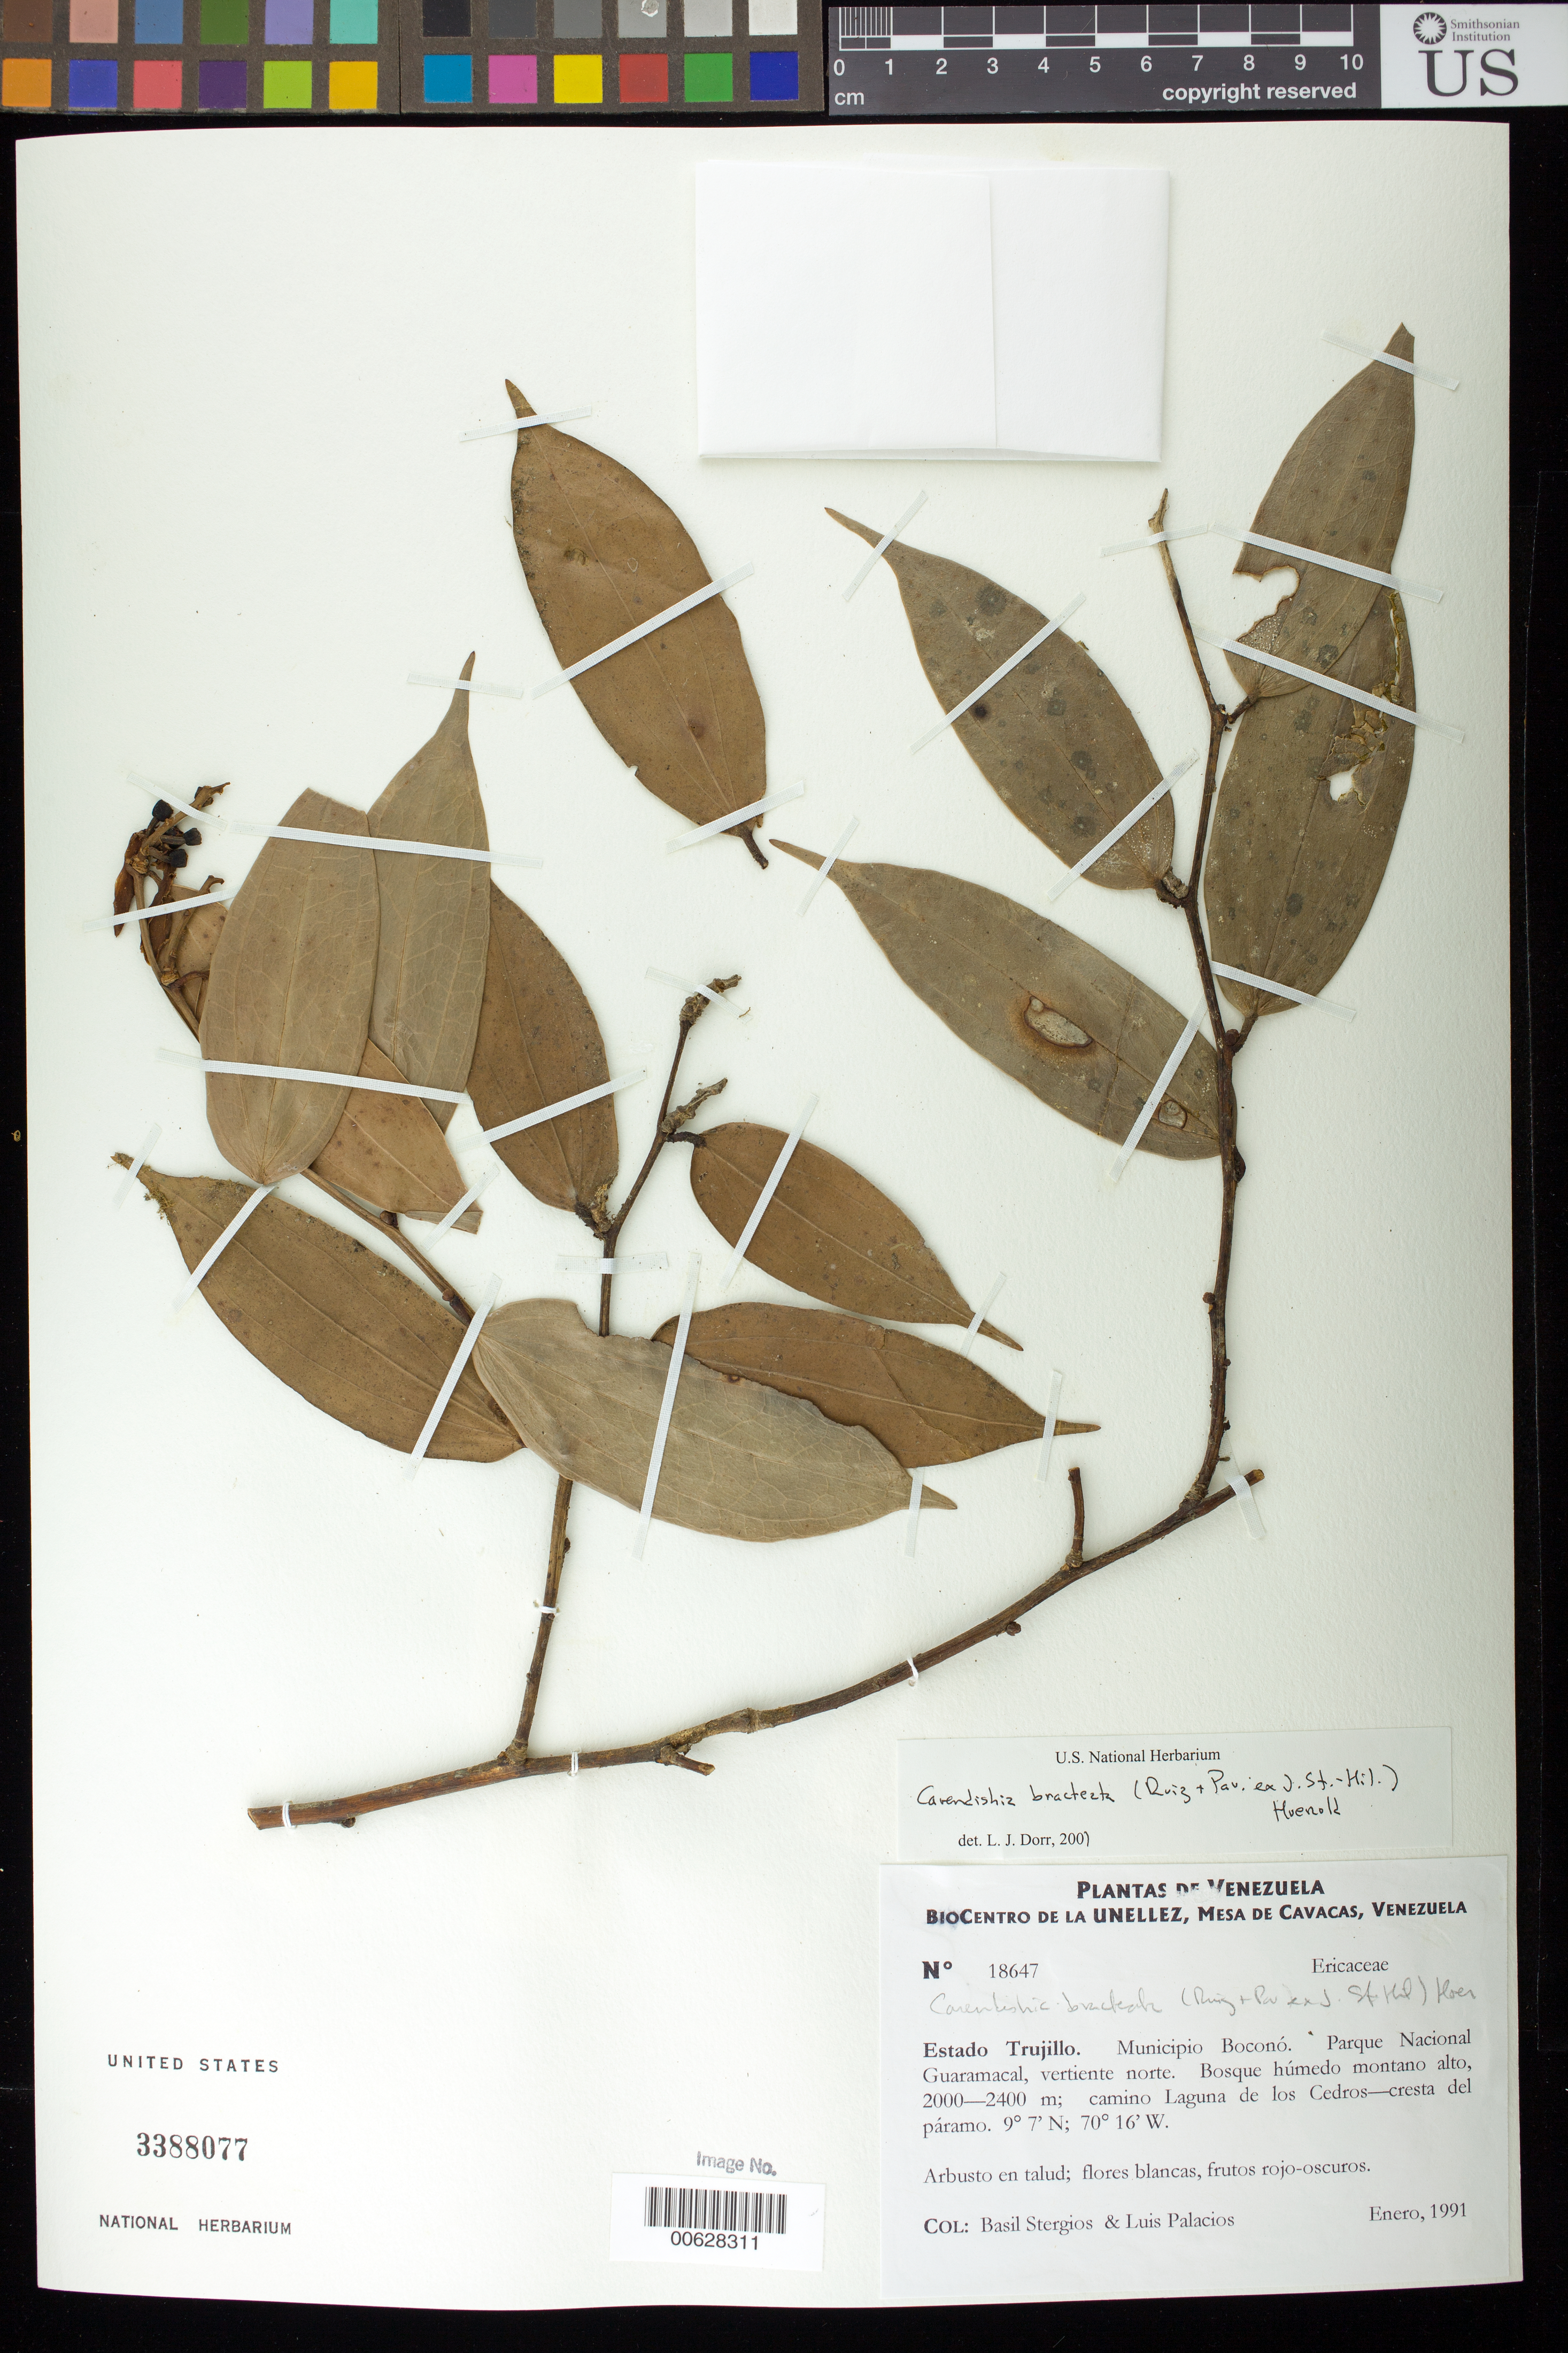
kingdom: Plantae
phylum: Tracheophyta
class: Magnoliopsida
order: Ericales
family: Ericaceae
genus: Cavendishia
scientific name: Cavendishia bracteata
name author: (Ruiz & Pav. ex J. St.-Hil.) Hoerold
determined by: Dorr, L. J., (BOT), Smithsonian Institution - National Museum of Natural History (UNITED STATES)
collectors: B. G. Stergios & L. Palacios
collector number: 18647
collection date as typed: Jan 1991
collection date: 1991-01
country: Venezuela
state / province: Trujillo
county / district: Boconó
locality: Parque Nacional Guaramacal, vertiente N, camino laguna de los Cedros-cresta del páramo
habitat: Bosque húmedo montano alto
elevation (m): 2000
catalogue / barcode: US 3388077